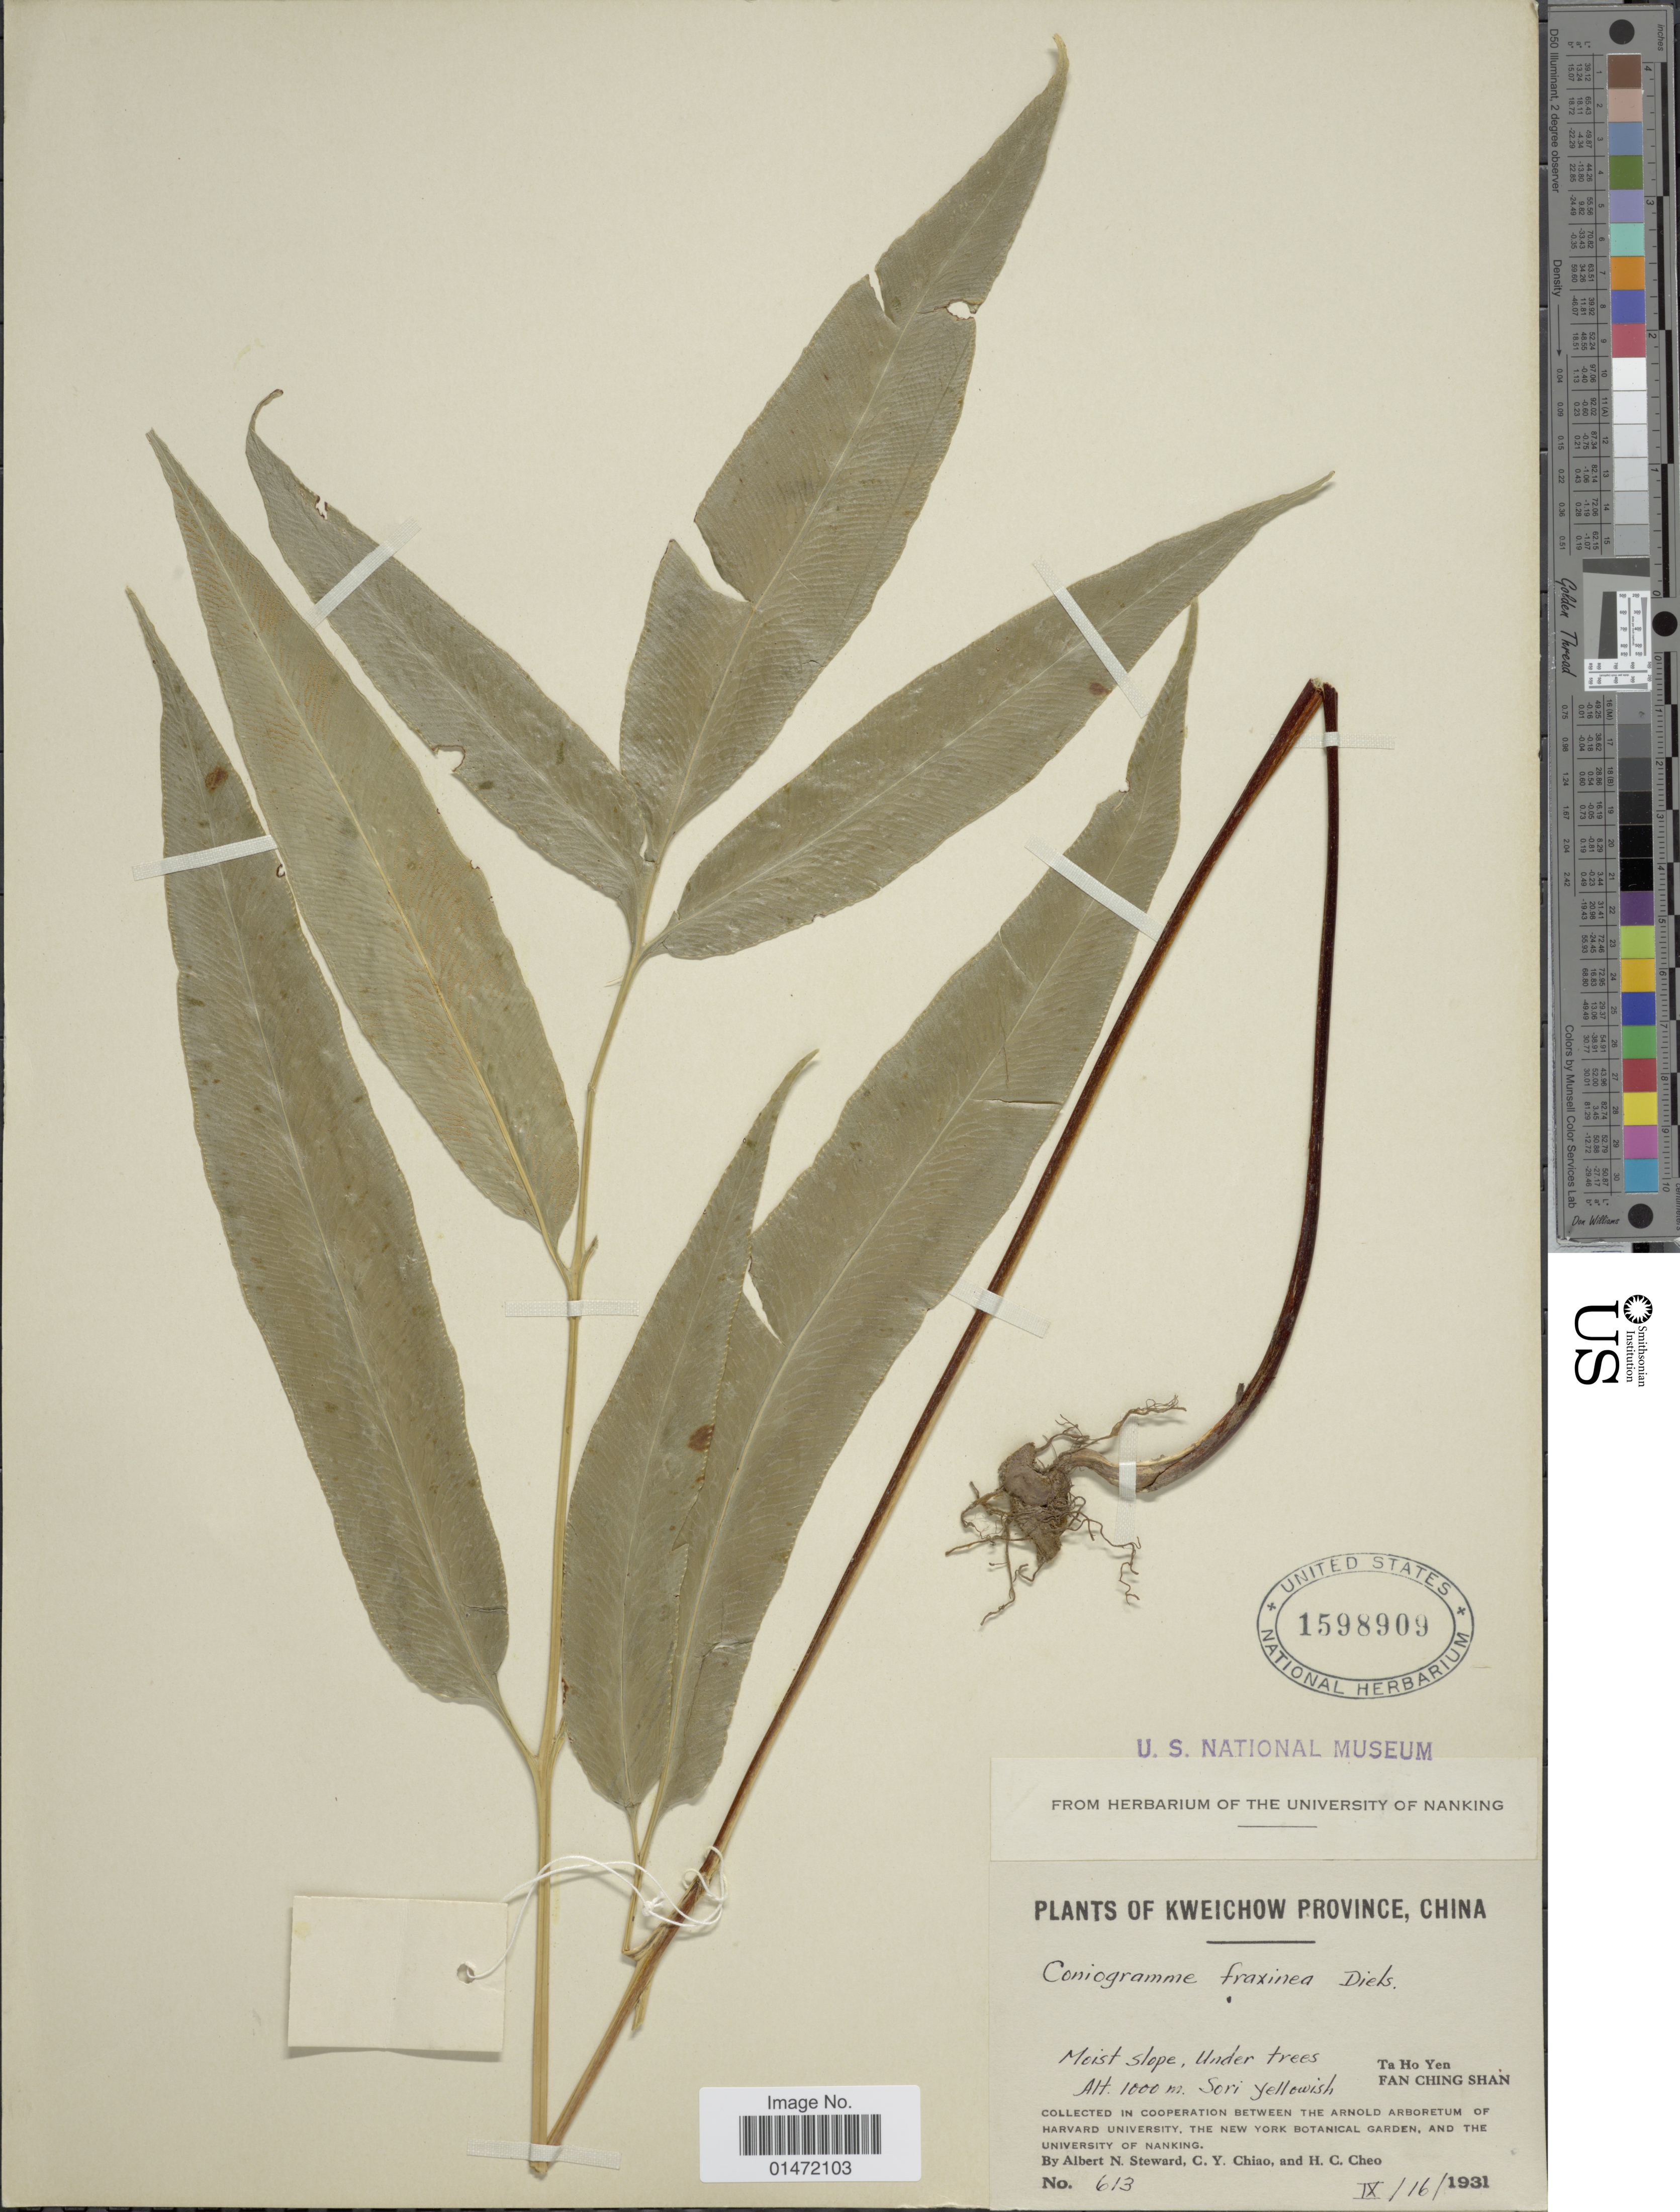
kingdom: Plantae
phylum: Tracheophyta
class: Polypodiopsida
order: Polypodiales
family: Pteridaceae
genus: Coniogramme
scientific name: Coniogramme japonica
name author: (Thunb. ex Murray) Diels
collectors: A. N. Steward, C. Y. Chiao & H. Cheo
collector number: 613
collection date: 1931-09-16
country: China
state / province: Guizhou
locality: Kweichow Province. Ta Ho Yen. Fan Ching Shan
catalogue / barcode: US 1598909